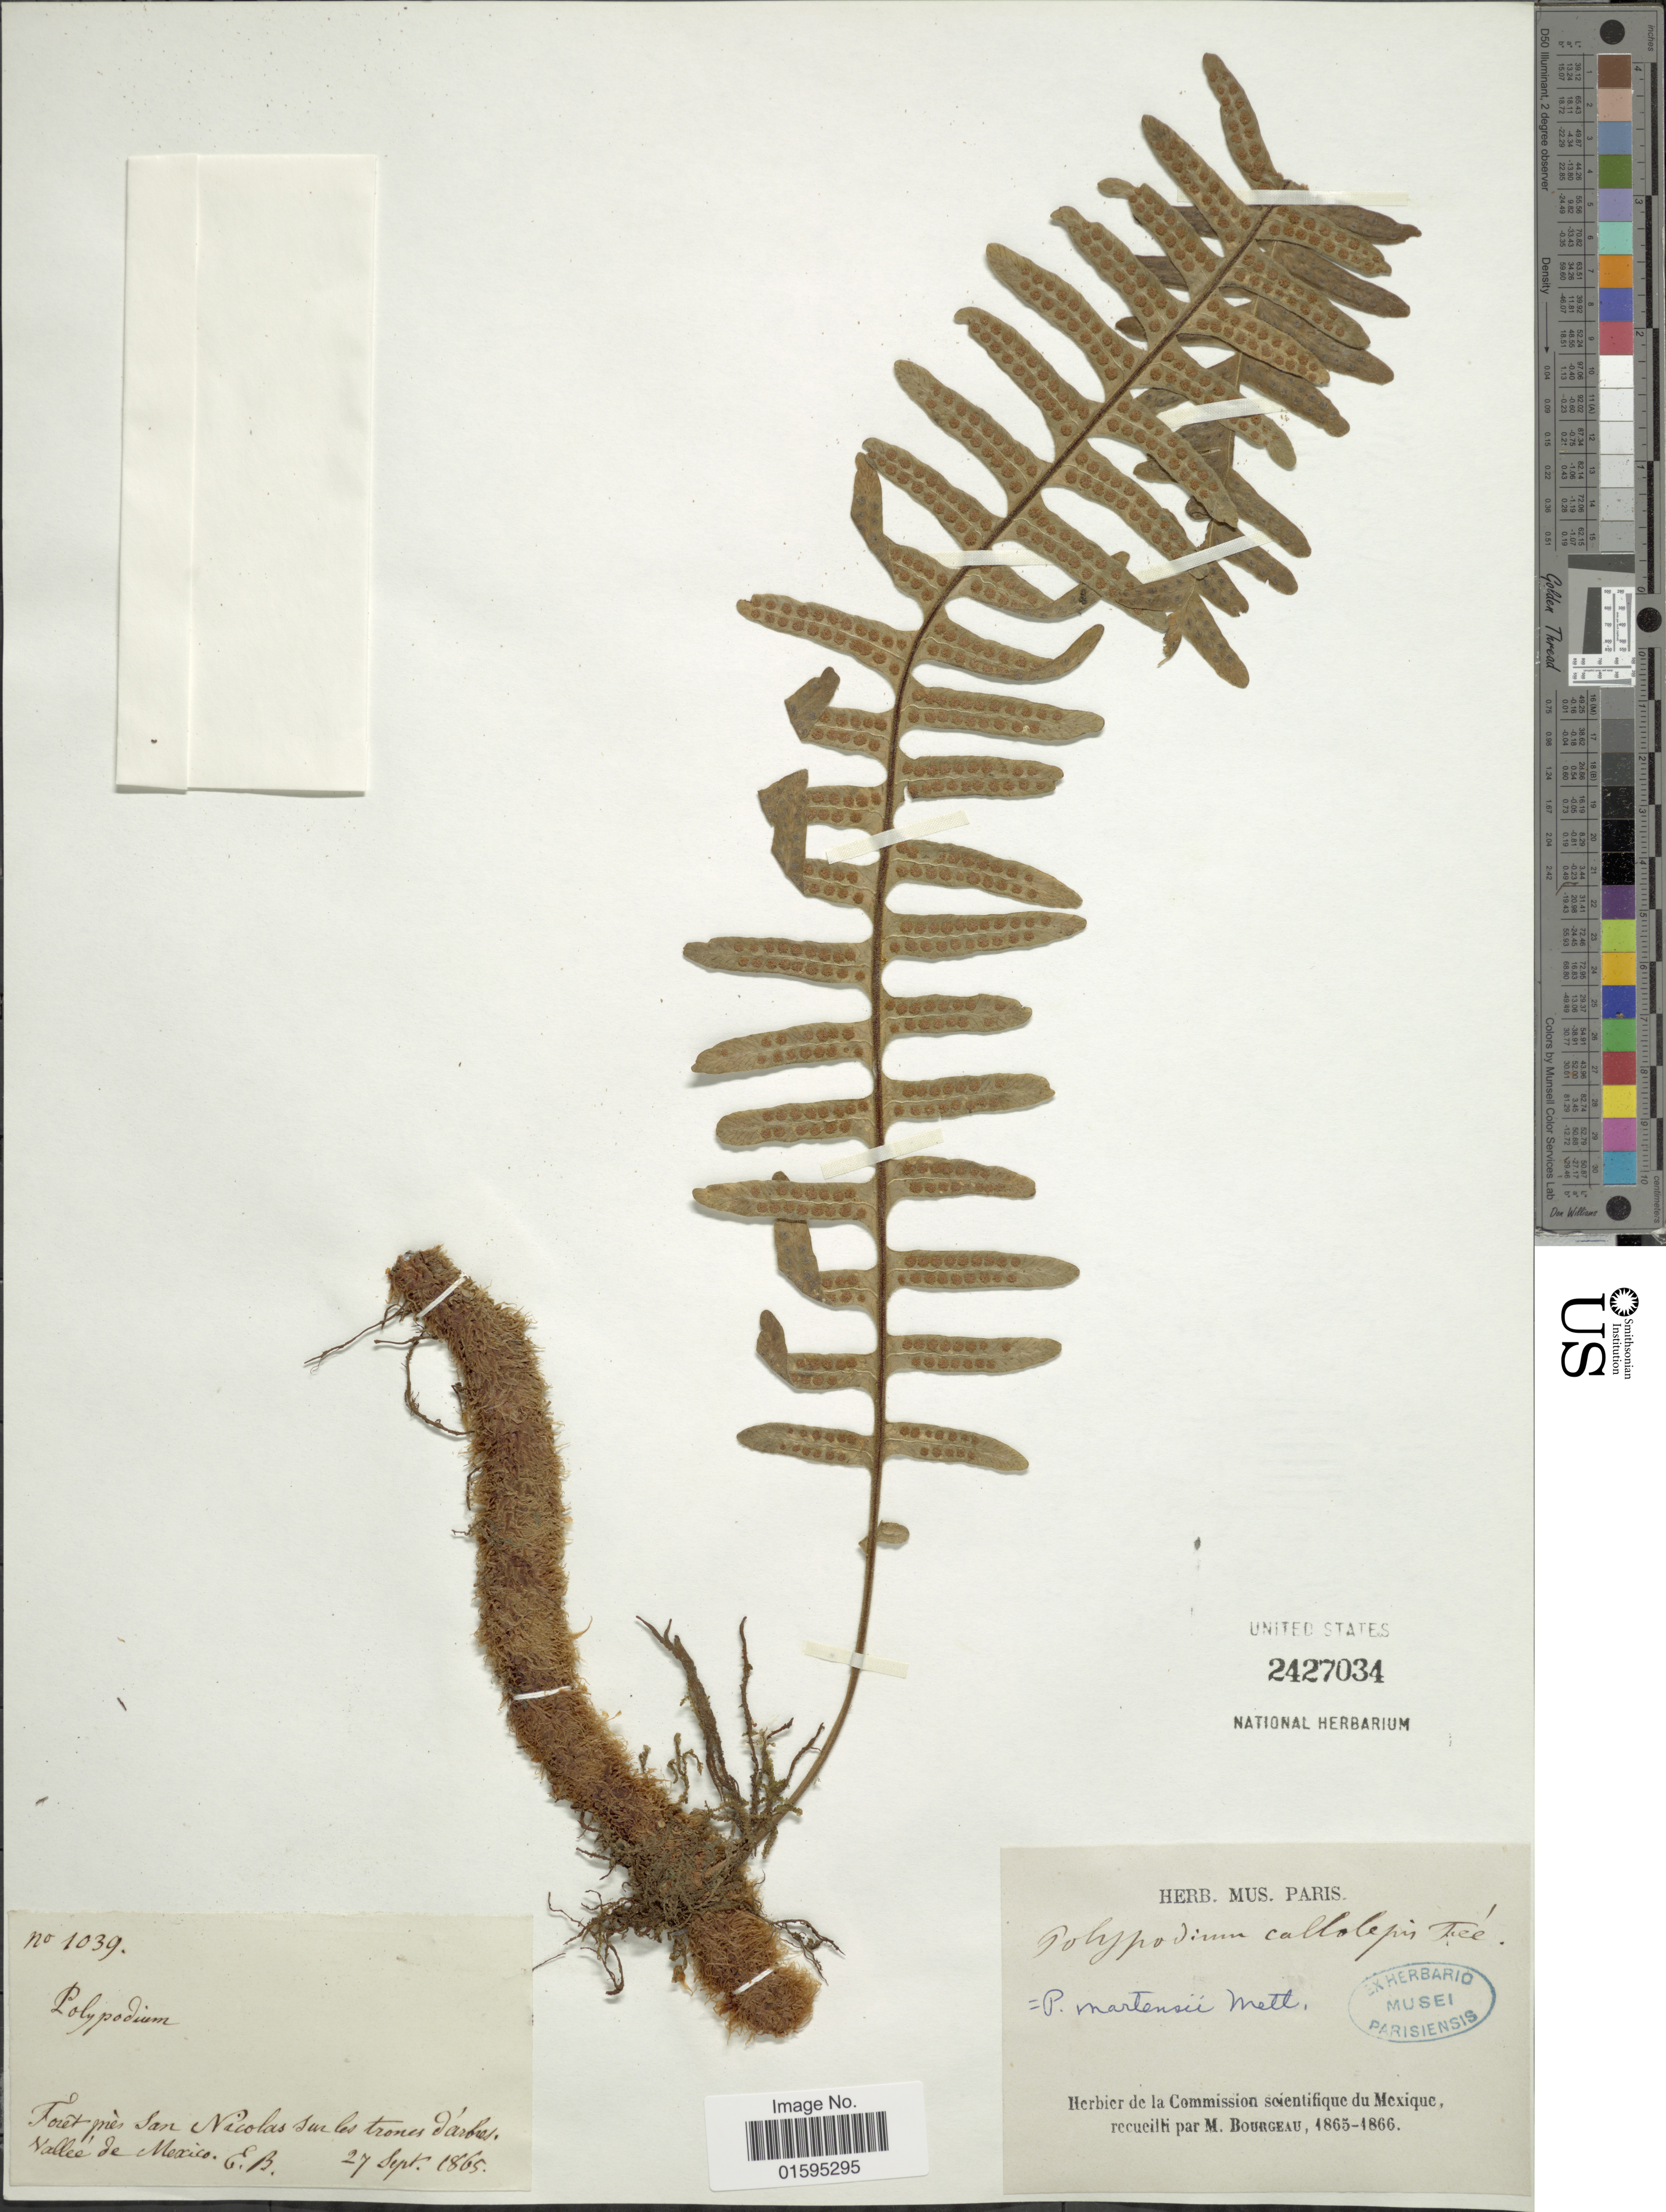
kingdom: Plantae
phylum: Tracheophyta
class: Polypodiopsida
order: Polypodiales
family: Polypodiaceae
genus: Polypodium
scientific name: Polypodium martensii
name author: Mett.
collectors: M. Bourgeau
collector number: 1039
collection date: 1865-09-27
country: Mexico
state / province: México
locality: Forêt prés San Nicolas sur les trones d'arbes, Valleé de Mexico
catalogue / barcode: US 2427034